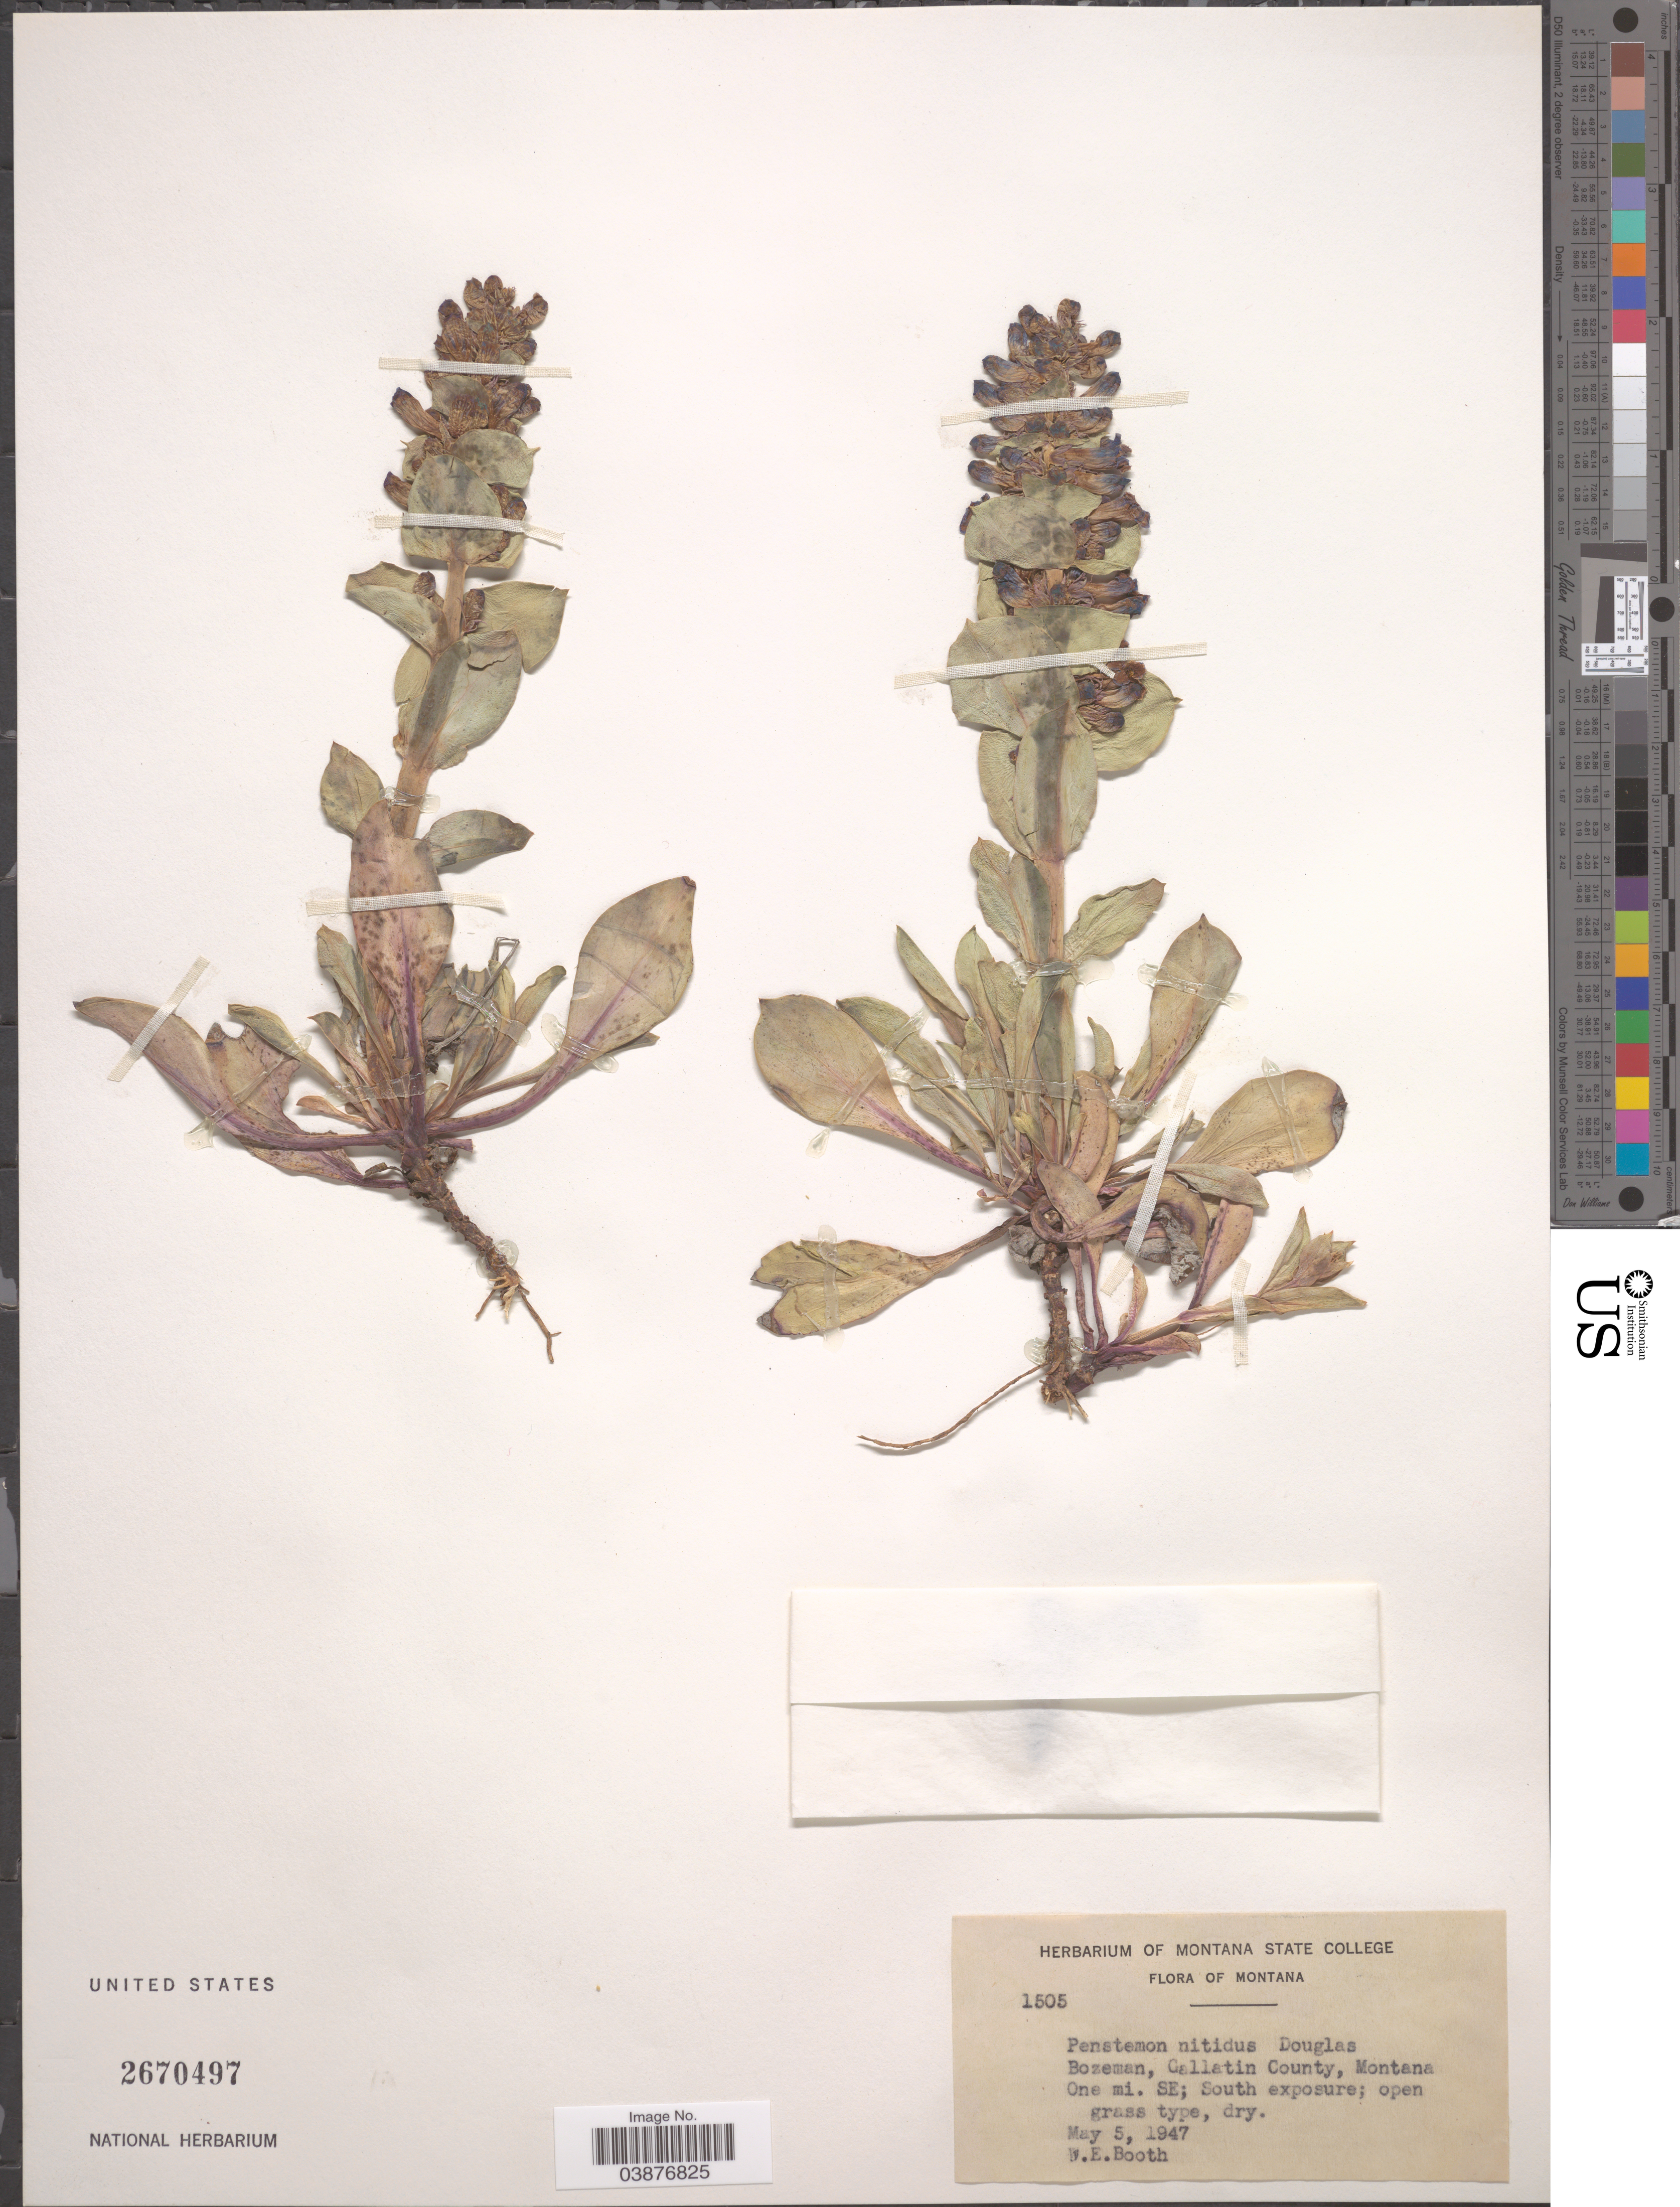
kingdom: Plantae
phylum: Tracheophyta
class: Magnoliopsida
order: Lamiales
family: Plantaginaceae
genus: Penstemon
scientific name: Penstemon nitidus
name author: Douglas ex Benth.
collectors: W. Booth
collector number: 1505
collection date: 1947-05-05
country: United States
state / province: Montana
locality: Bozeman, Gallatin County. One mi. SE; South exposure.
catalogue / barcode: US 2670497